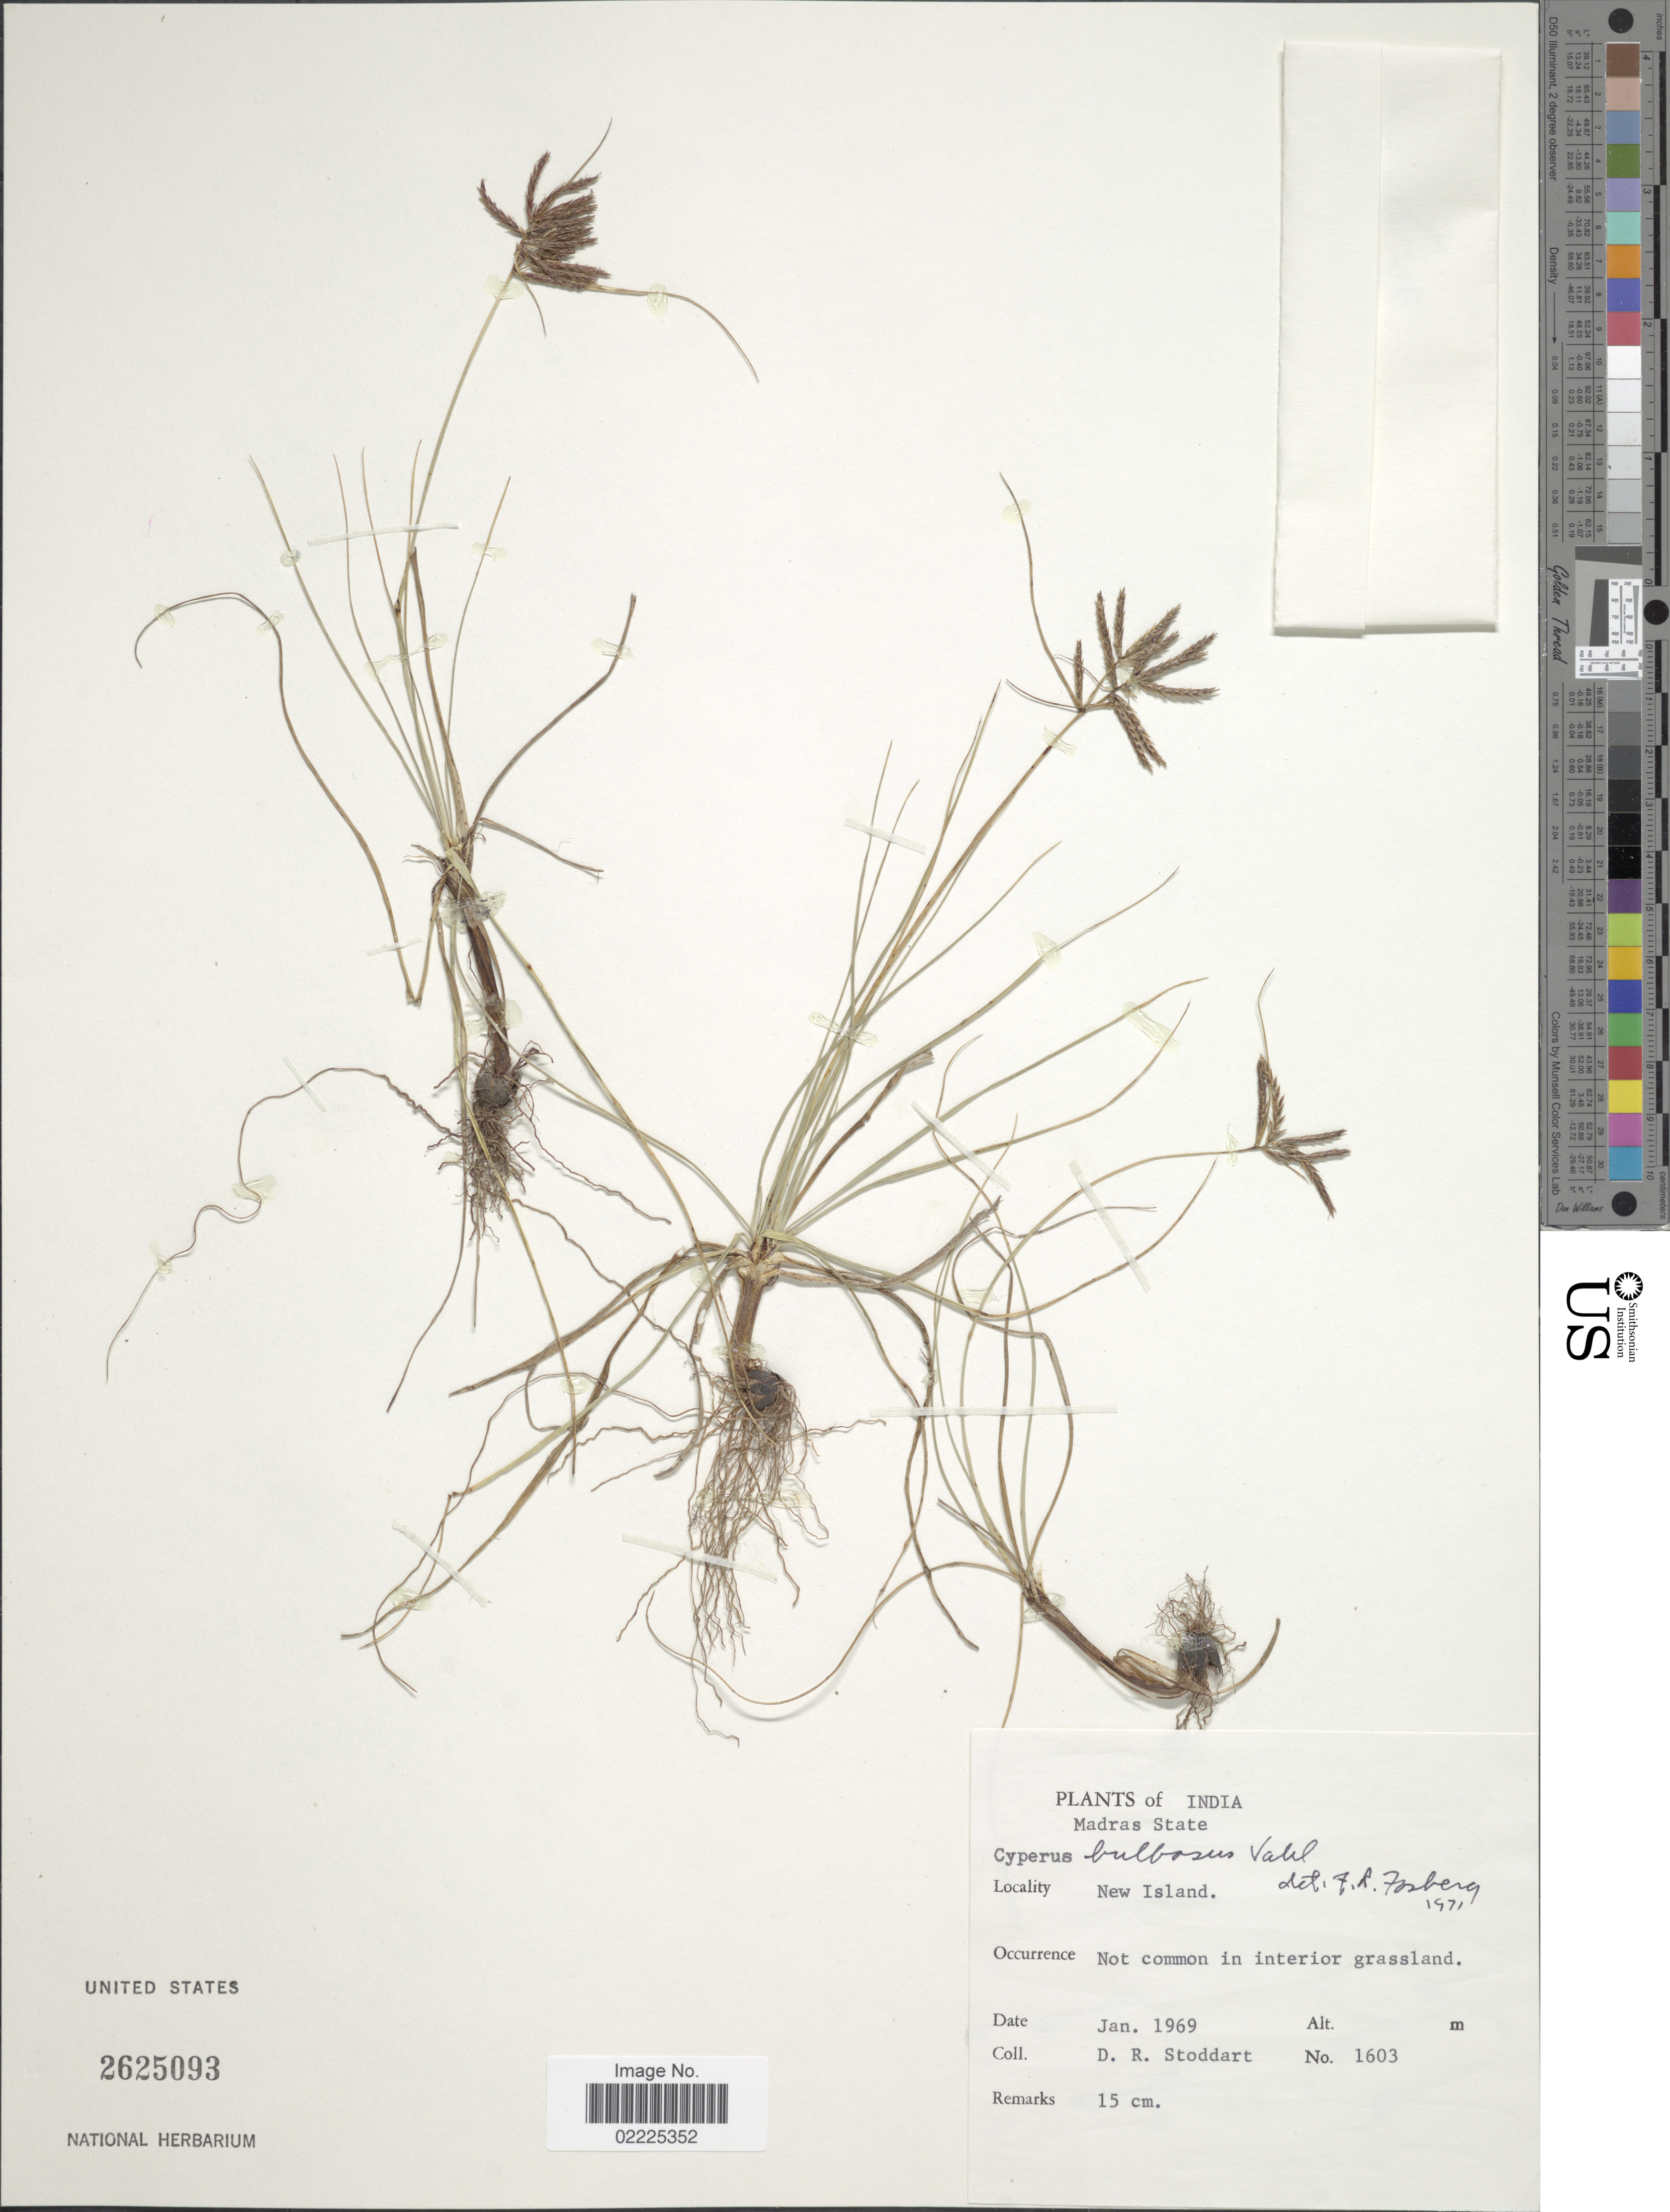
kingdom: Plantae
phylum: Tracheophyta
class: Liliopsida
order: Poales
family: Cyperaceae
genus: Cyperus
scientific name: Cyperus bulbosus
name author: Vahl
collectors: D. R. Stoddart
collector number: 1603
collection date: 1969-01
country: India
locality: Madras State, New Island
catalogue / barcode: US 2625093